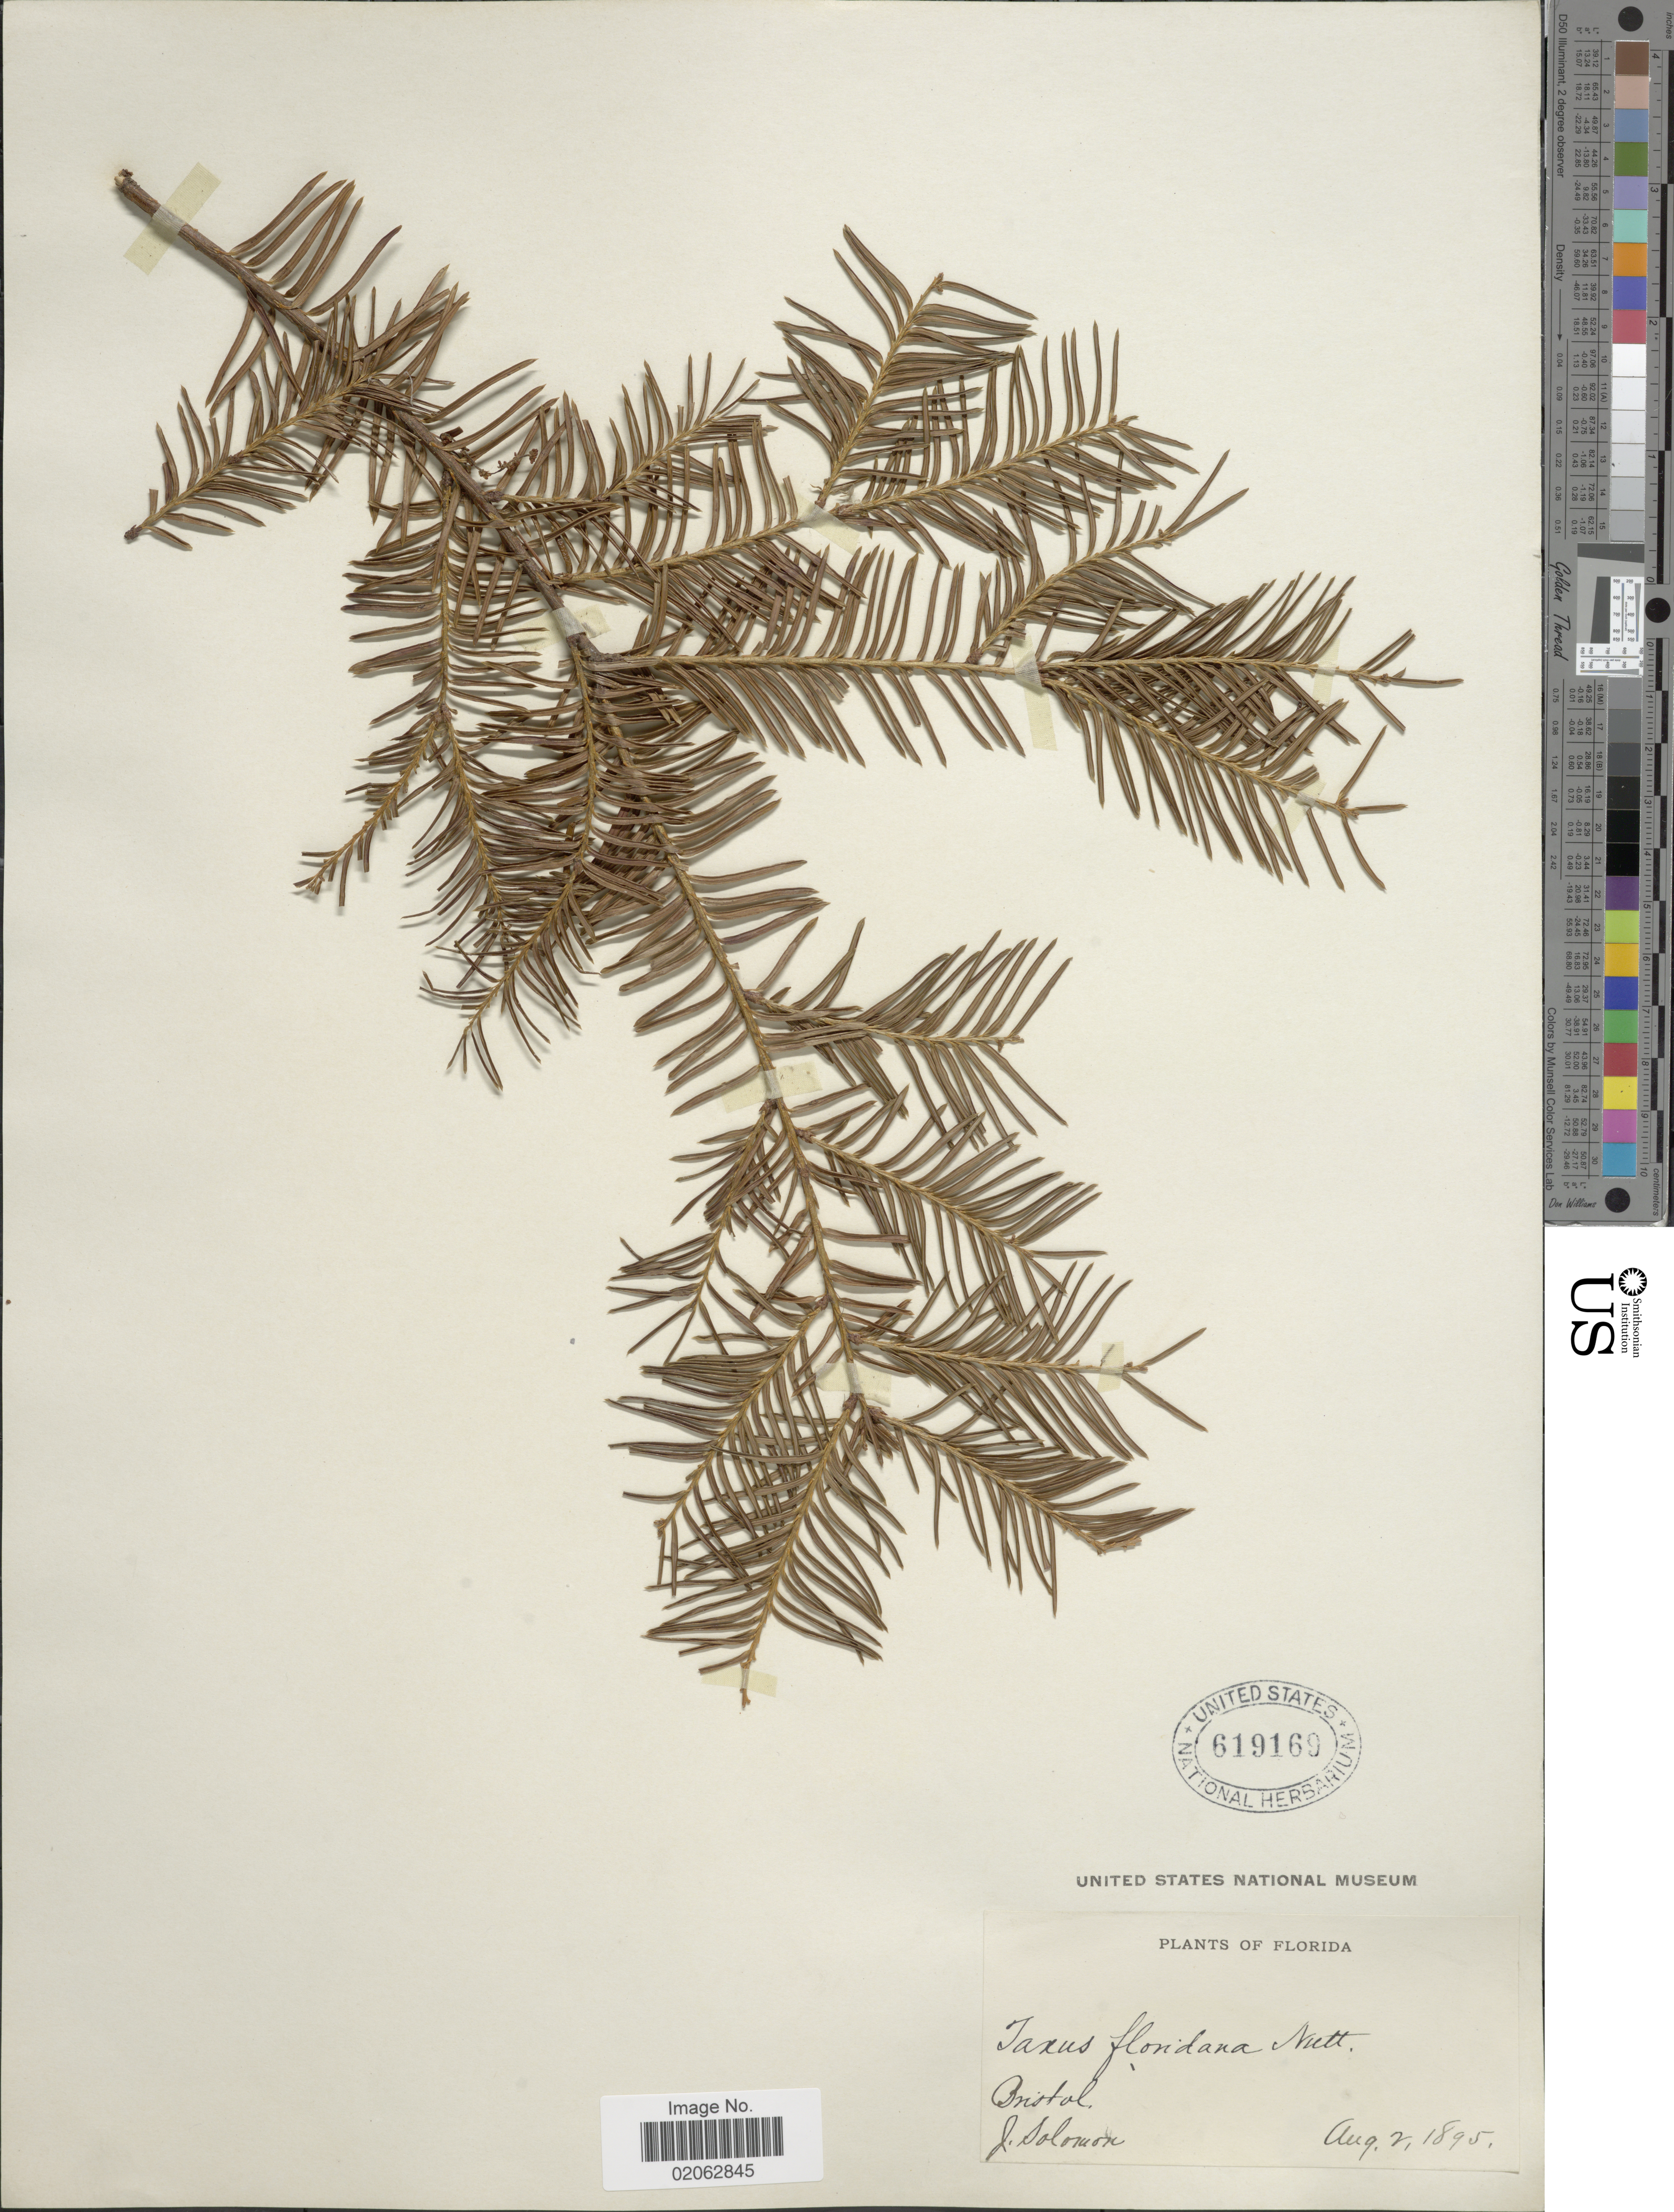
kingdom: Plantae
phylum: Tracheophyta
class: Pinopsida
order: Pinales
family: Taxaceae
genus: Taxus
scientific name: Taxus floridana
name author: Nutt. ex Chapm.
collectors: J. Solomon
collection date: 1895-08-02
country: United States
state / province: Florida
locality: Bristol.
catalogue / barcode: US 619169